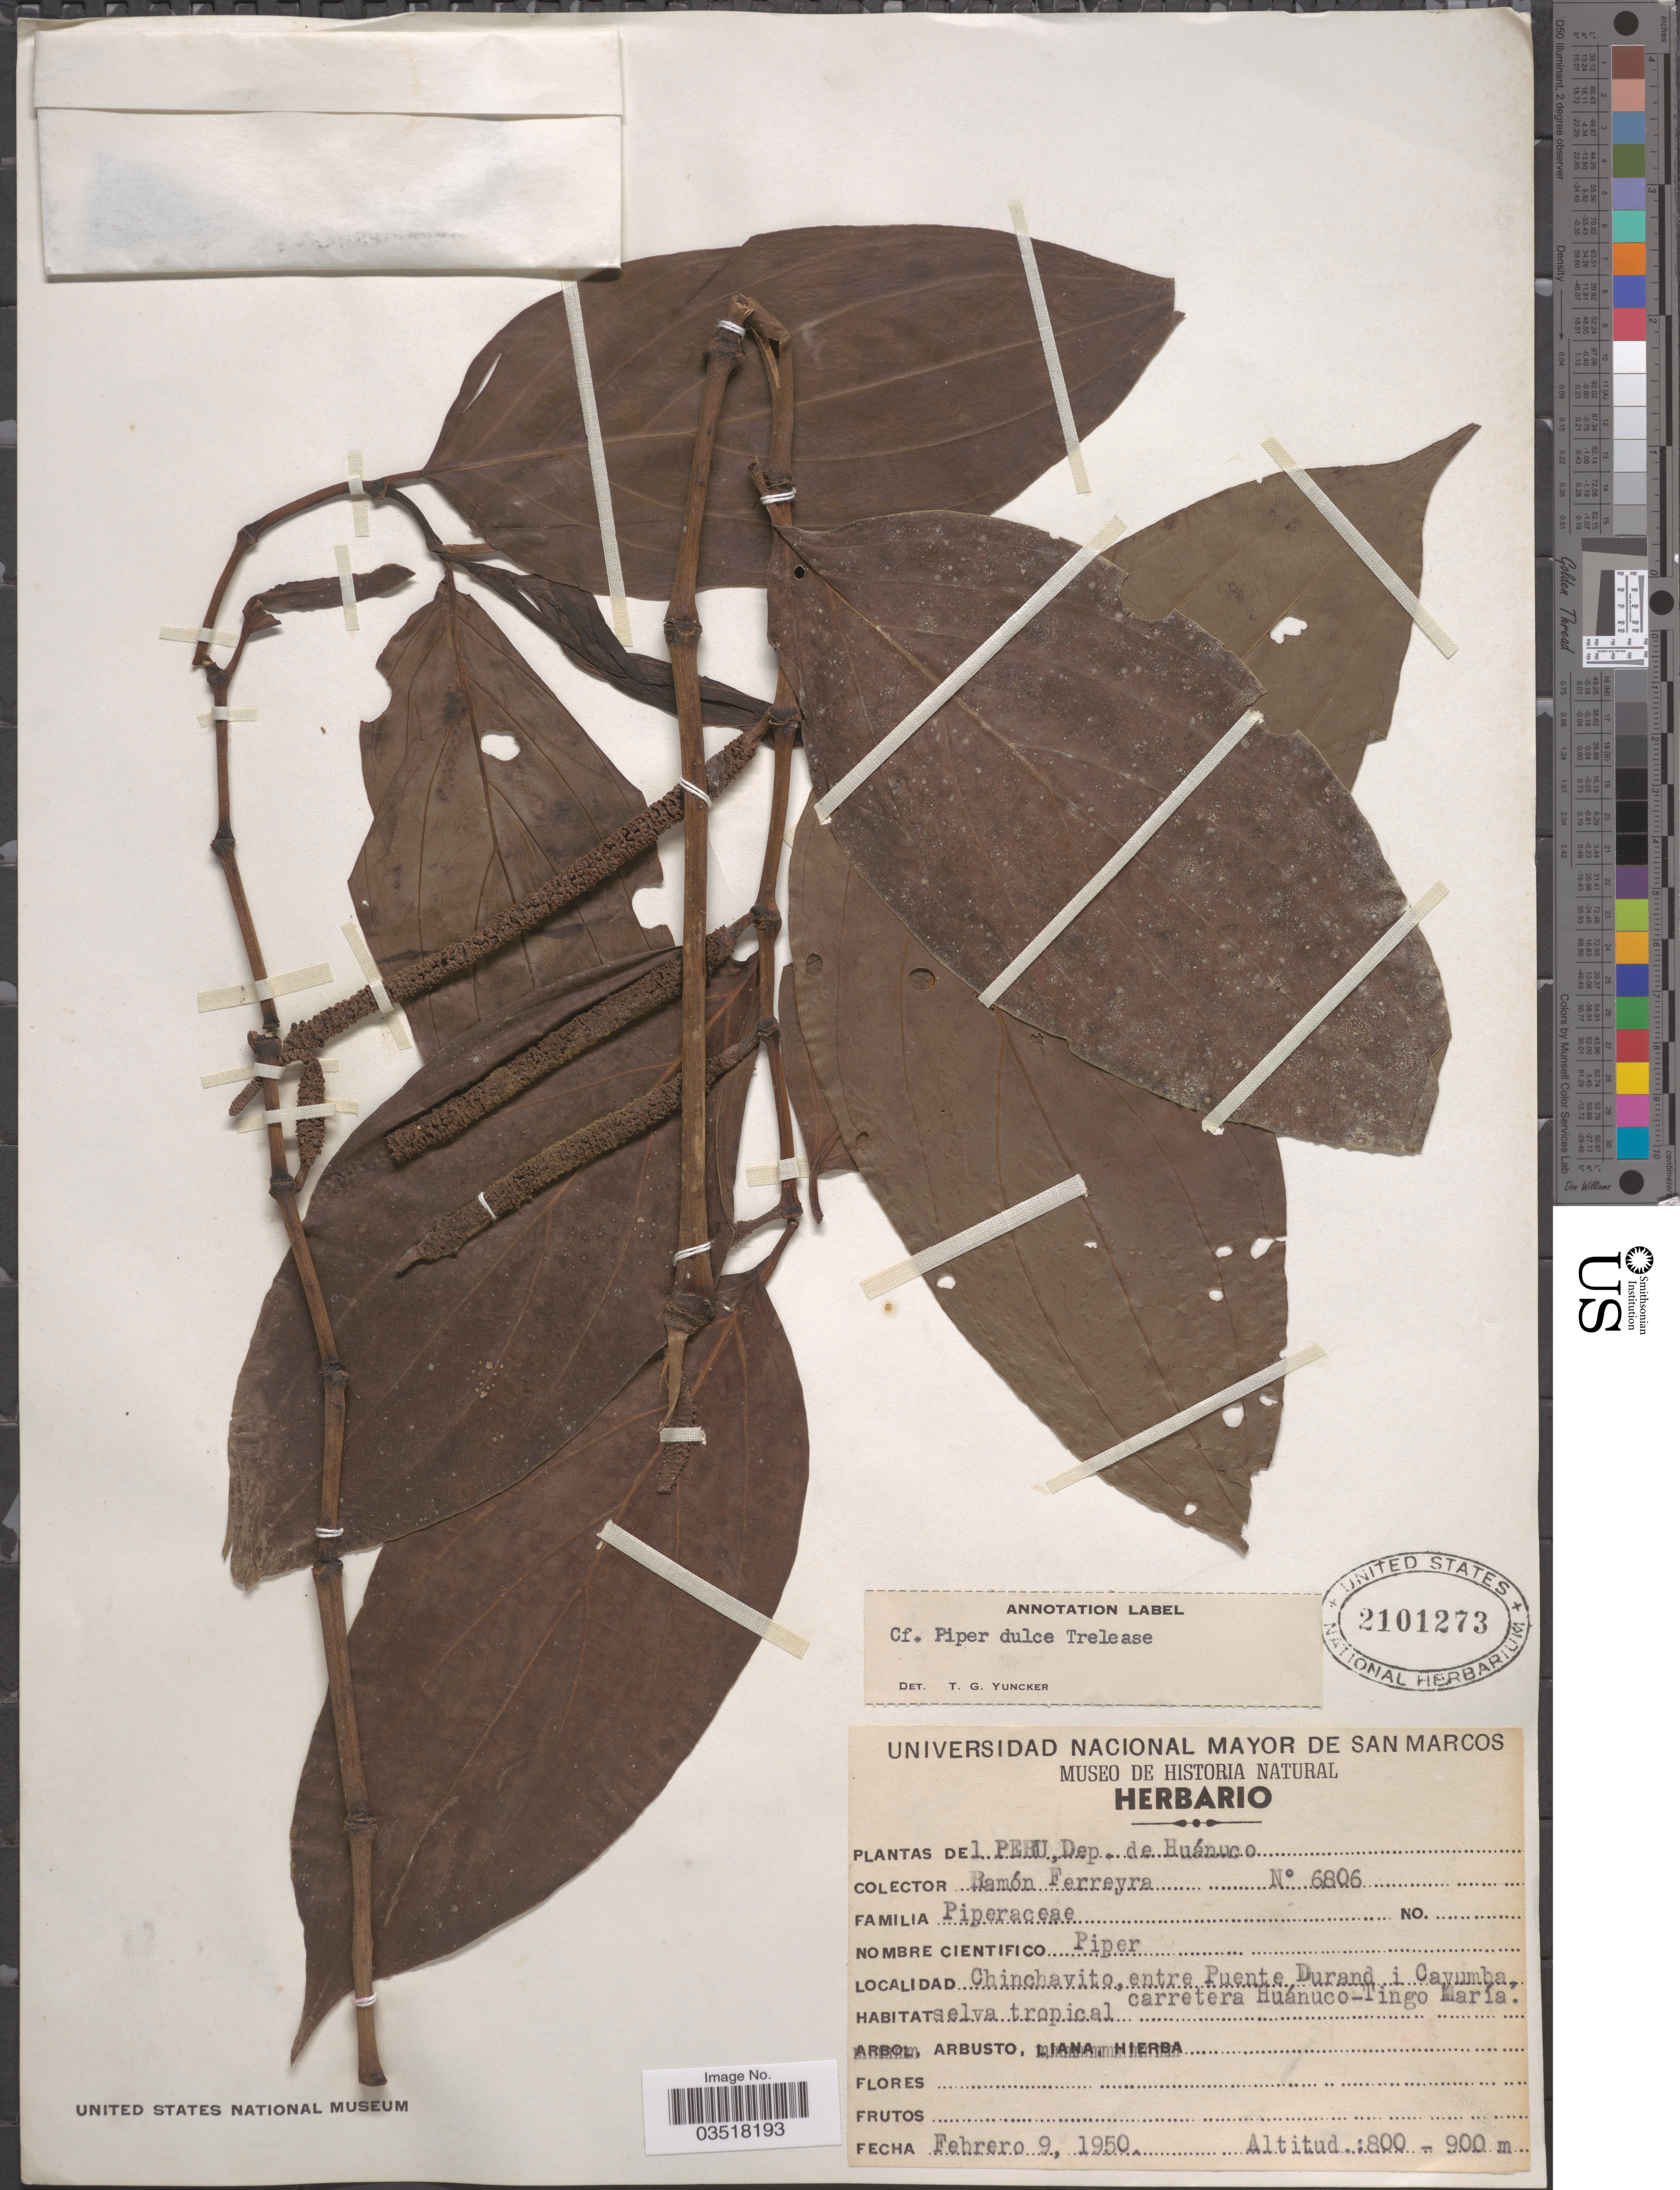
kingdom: Plantae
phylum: Tracheophyta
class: Magnoliopsida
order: Piperales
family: Piperaceae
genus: Piper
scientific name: Piper dulce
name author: Trel. in J.F. Macbr.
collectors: R. A. Ferreyra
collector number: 6806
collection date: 1950-02-09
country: Peru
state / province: Huánuco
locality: Dep. de Huánuco. Chinchayito, entre Puente Durand i Cayumba, carretera Huánuco-Tingo María.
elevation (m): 800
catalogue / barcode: US 2101273